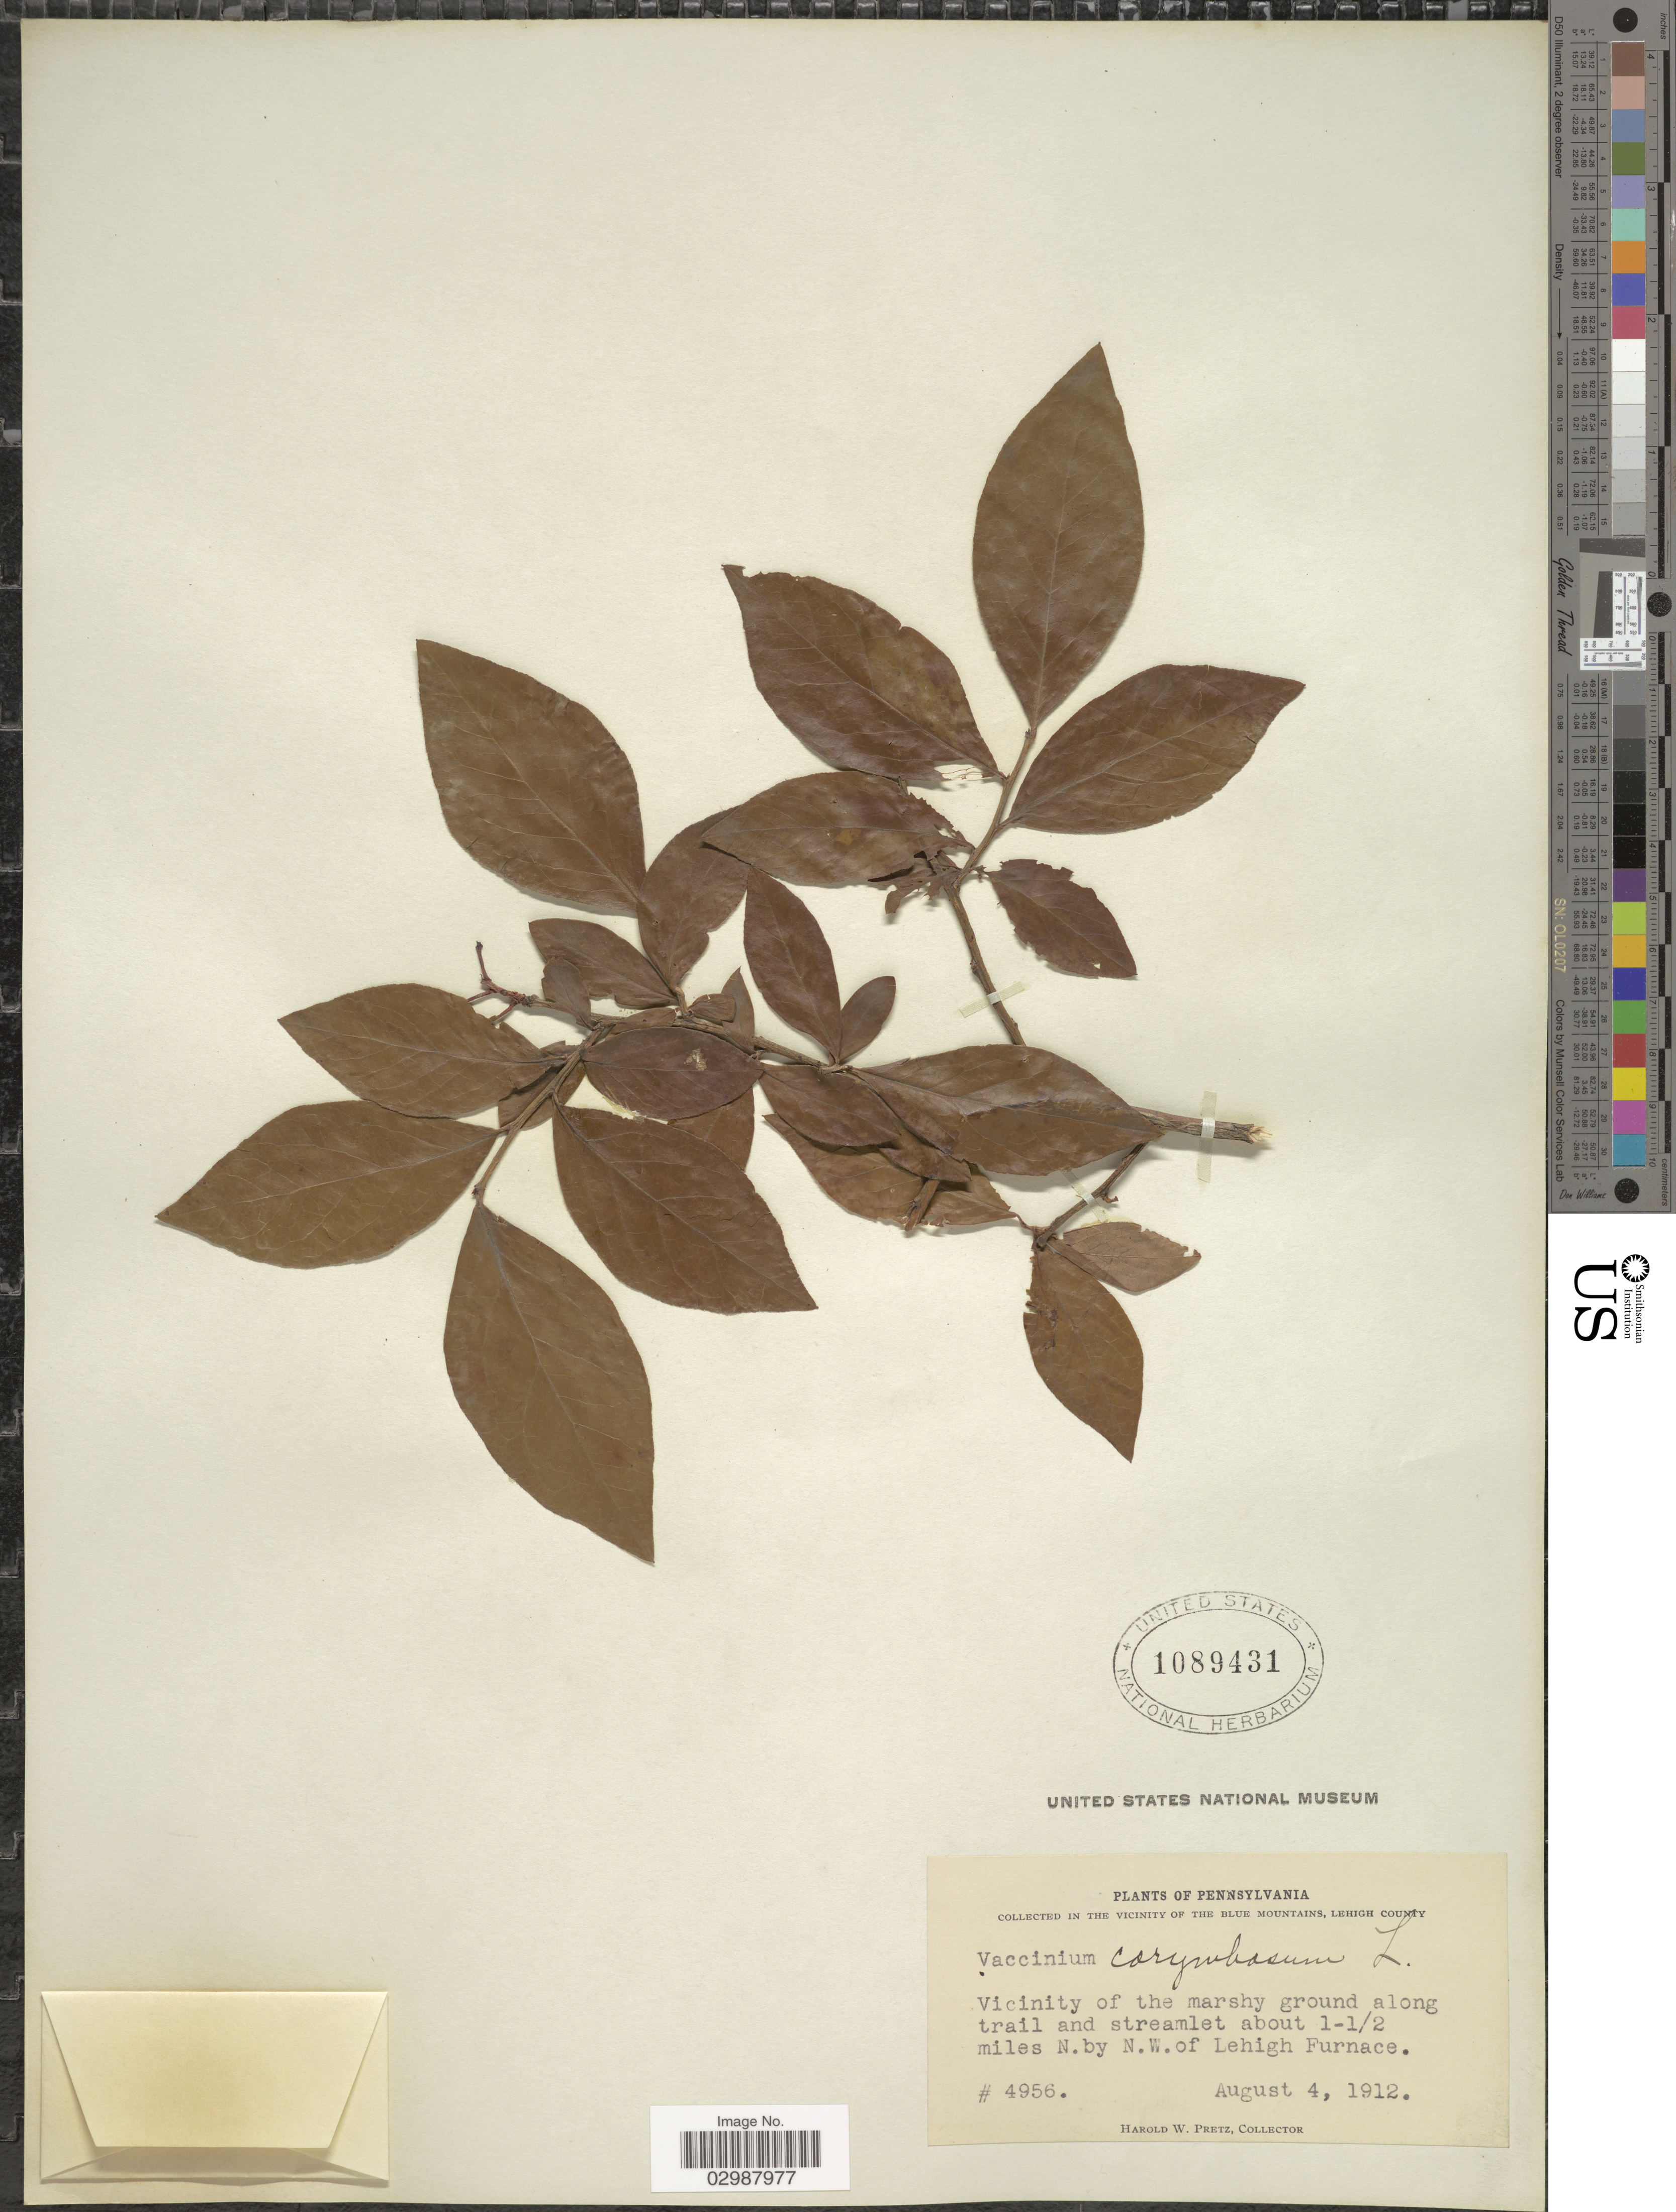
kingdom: Plantae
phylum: Tracheophyta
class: Magnoliopsida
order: Ericales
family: Ericaceae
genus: Vaccinium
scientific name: Vaccinium corymbosum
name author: L.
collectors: H. W. Pretz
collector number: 4956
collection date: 1912-08-04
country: United States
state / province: Pennsylvania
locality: In the Vicinity of the Blue Mountains, Lehigh County. Vicinity of the marshy ground along trail and streamlet about 1-1/2 miles N. by N.W. of Lehigh Furnace.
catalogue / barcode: US 1089431